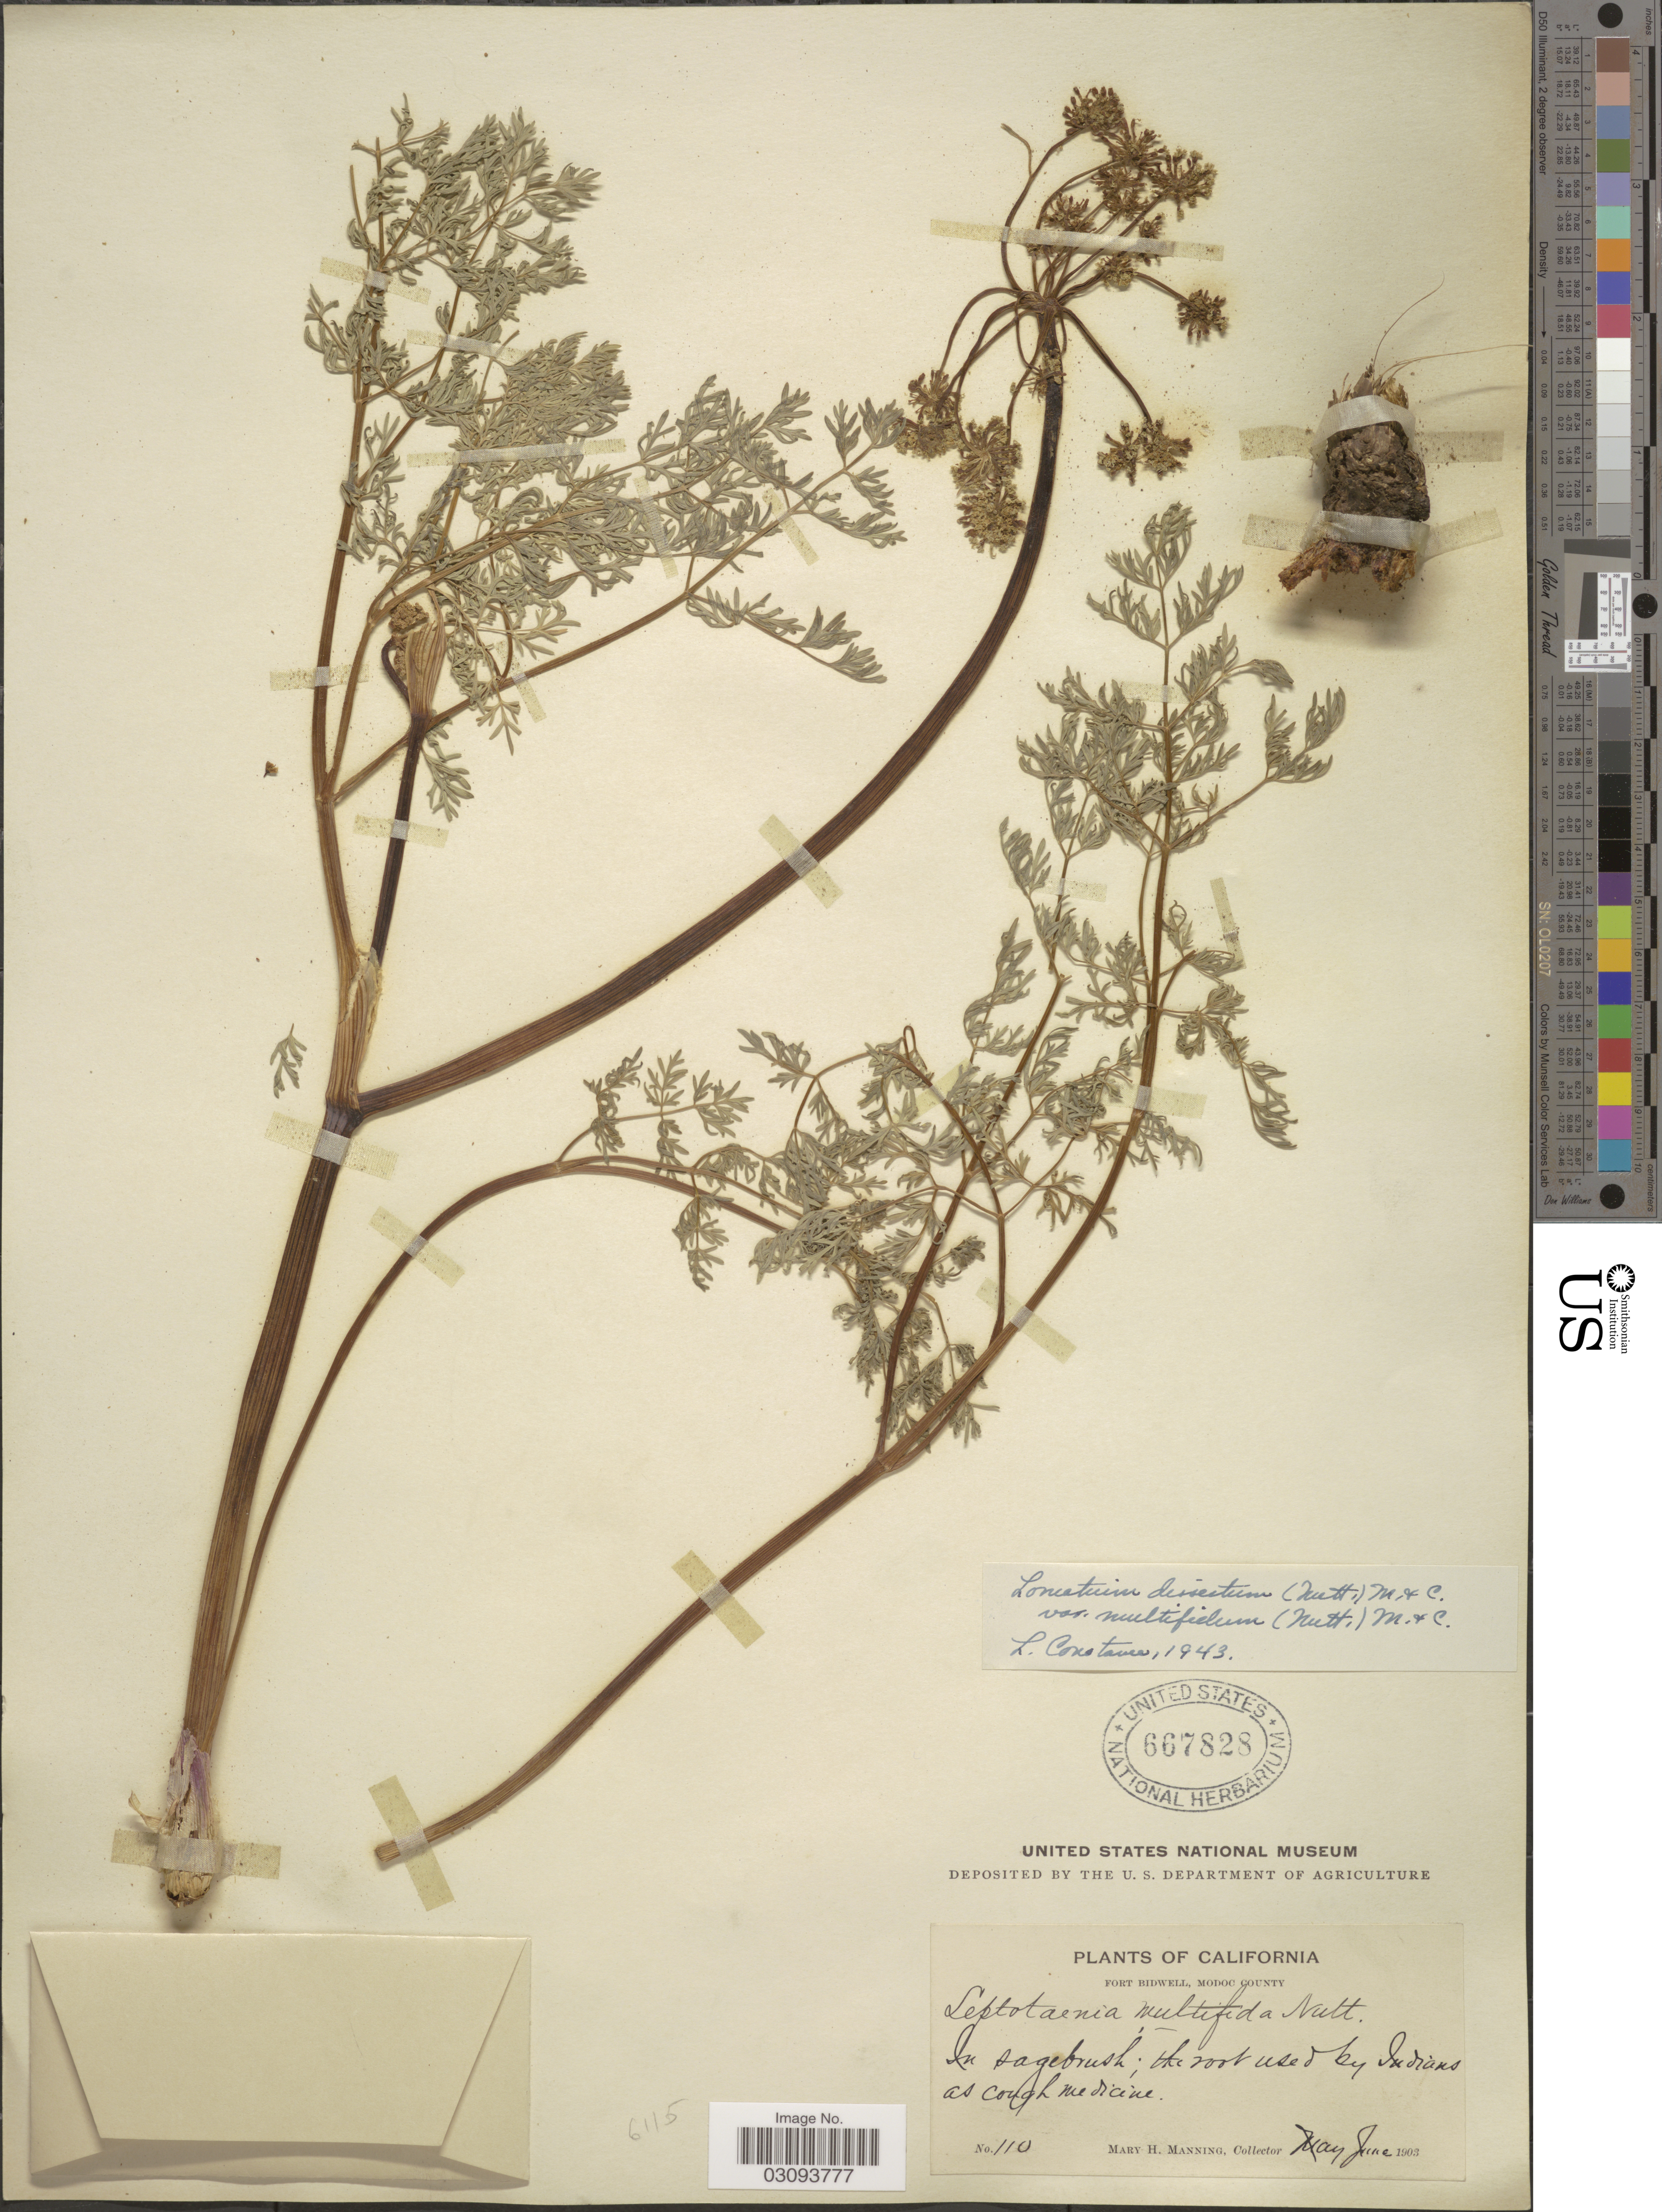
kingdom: Plantae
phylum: Tracheophyta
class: Magnoliopsida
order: Apiales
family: Apiaceae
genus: Lomatium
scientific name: Lomatium dissectum var. multifidum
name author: (Nutt.) Mathias & Constance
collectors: M. Manning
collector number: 110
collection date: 1903-05/1903-06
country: United States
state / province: California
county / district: Modoc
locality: Fort Bidwell, Modoc County. In sagebrush; the roor used by Indians as cough medicine.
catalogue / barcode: US 667828